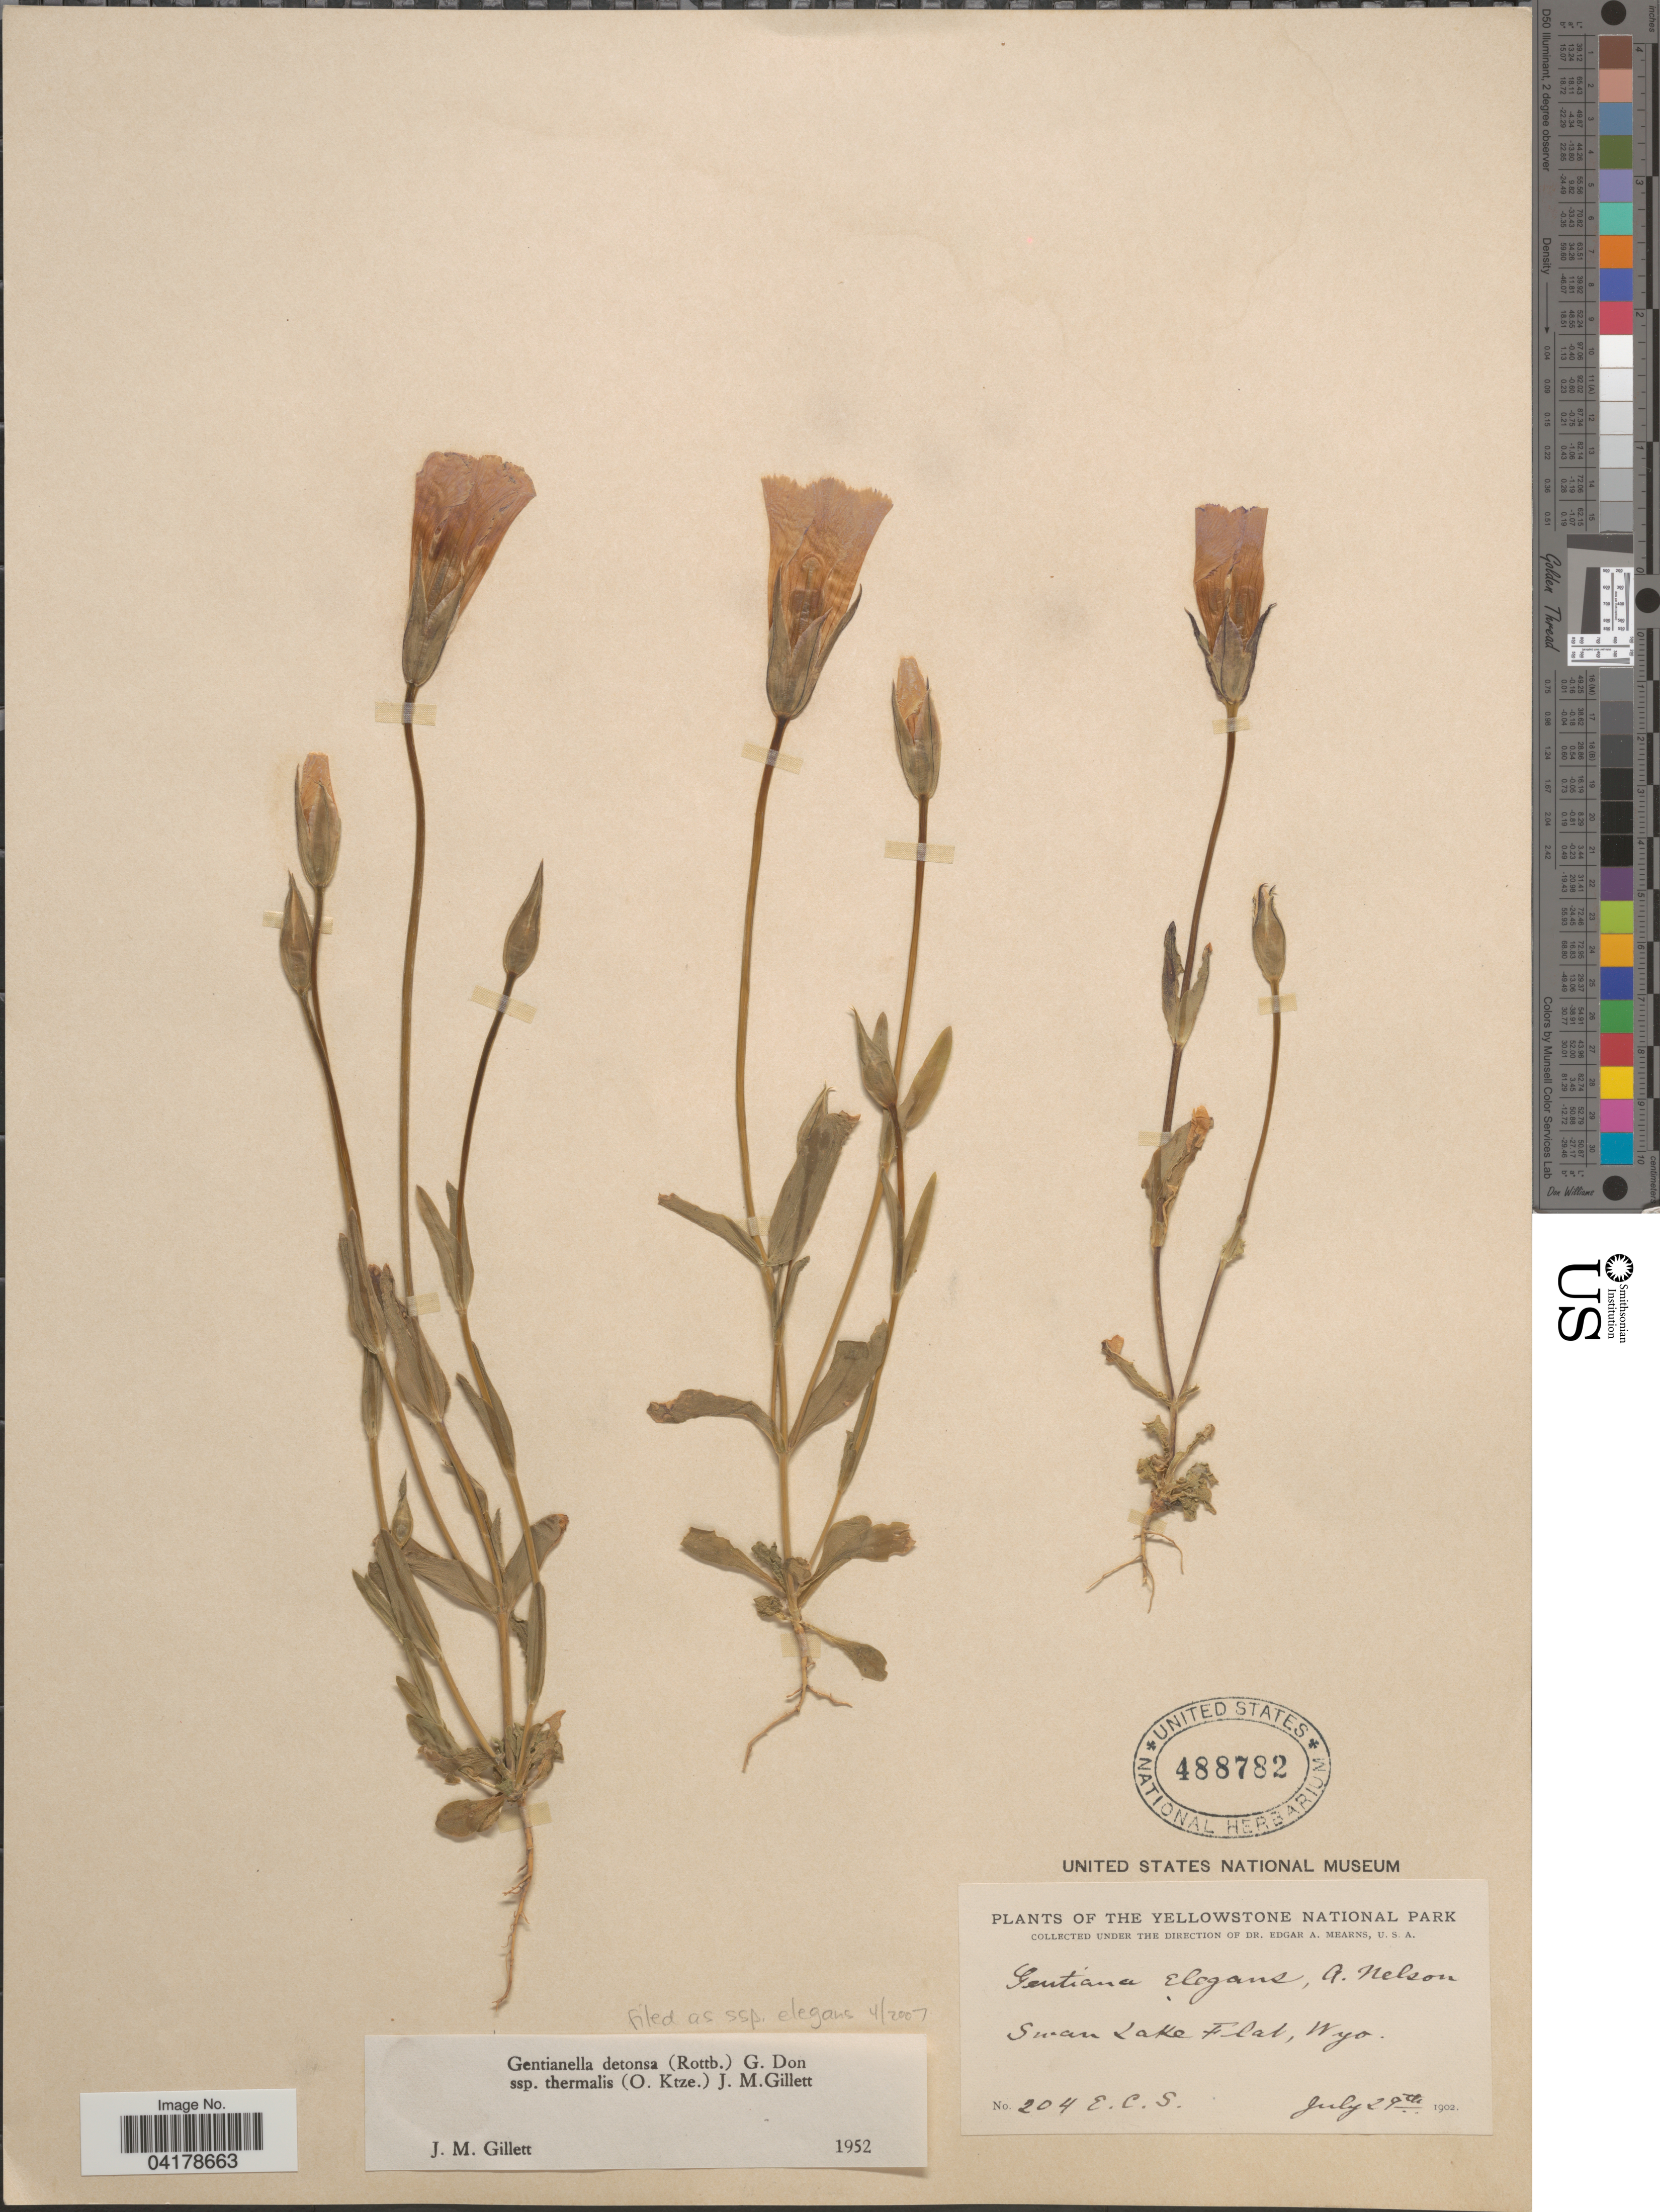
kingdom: Plantae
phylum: Tracheophyta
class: Magnoliopsida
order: Gentianales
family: Gentianaceae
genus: Gentianella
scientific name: Gentianella detonsa subsp. thermalis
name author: (Kuntze) J.M. Gillett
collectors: E. C. S.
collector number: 204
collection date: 1902-07-29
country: United States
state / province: Wyoming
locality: The Yellowstone National Park. Swan Lake Flat.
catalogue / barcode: US 488782